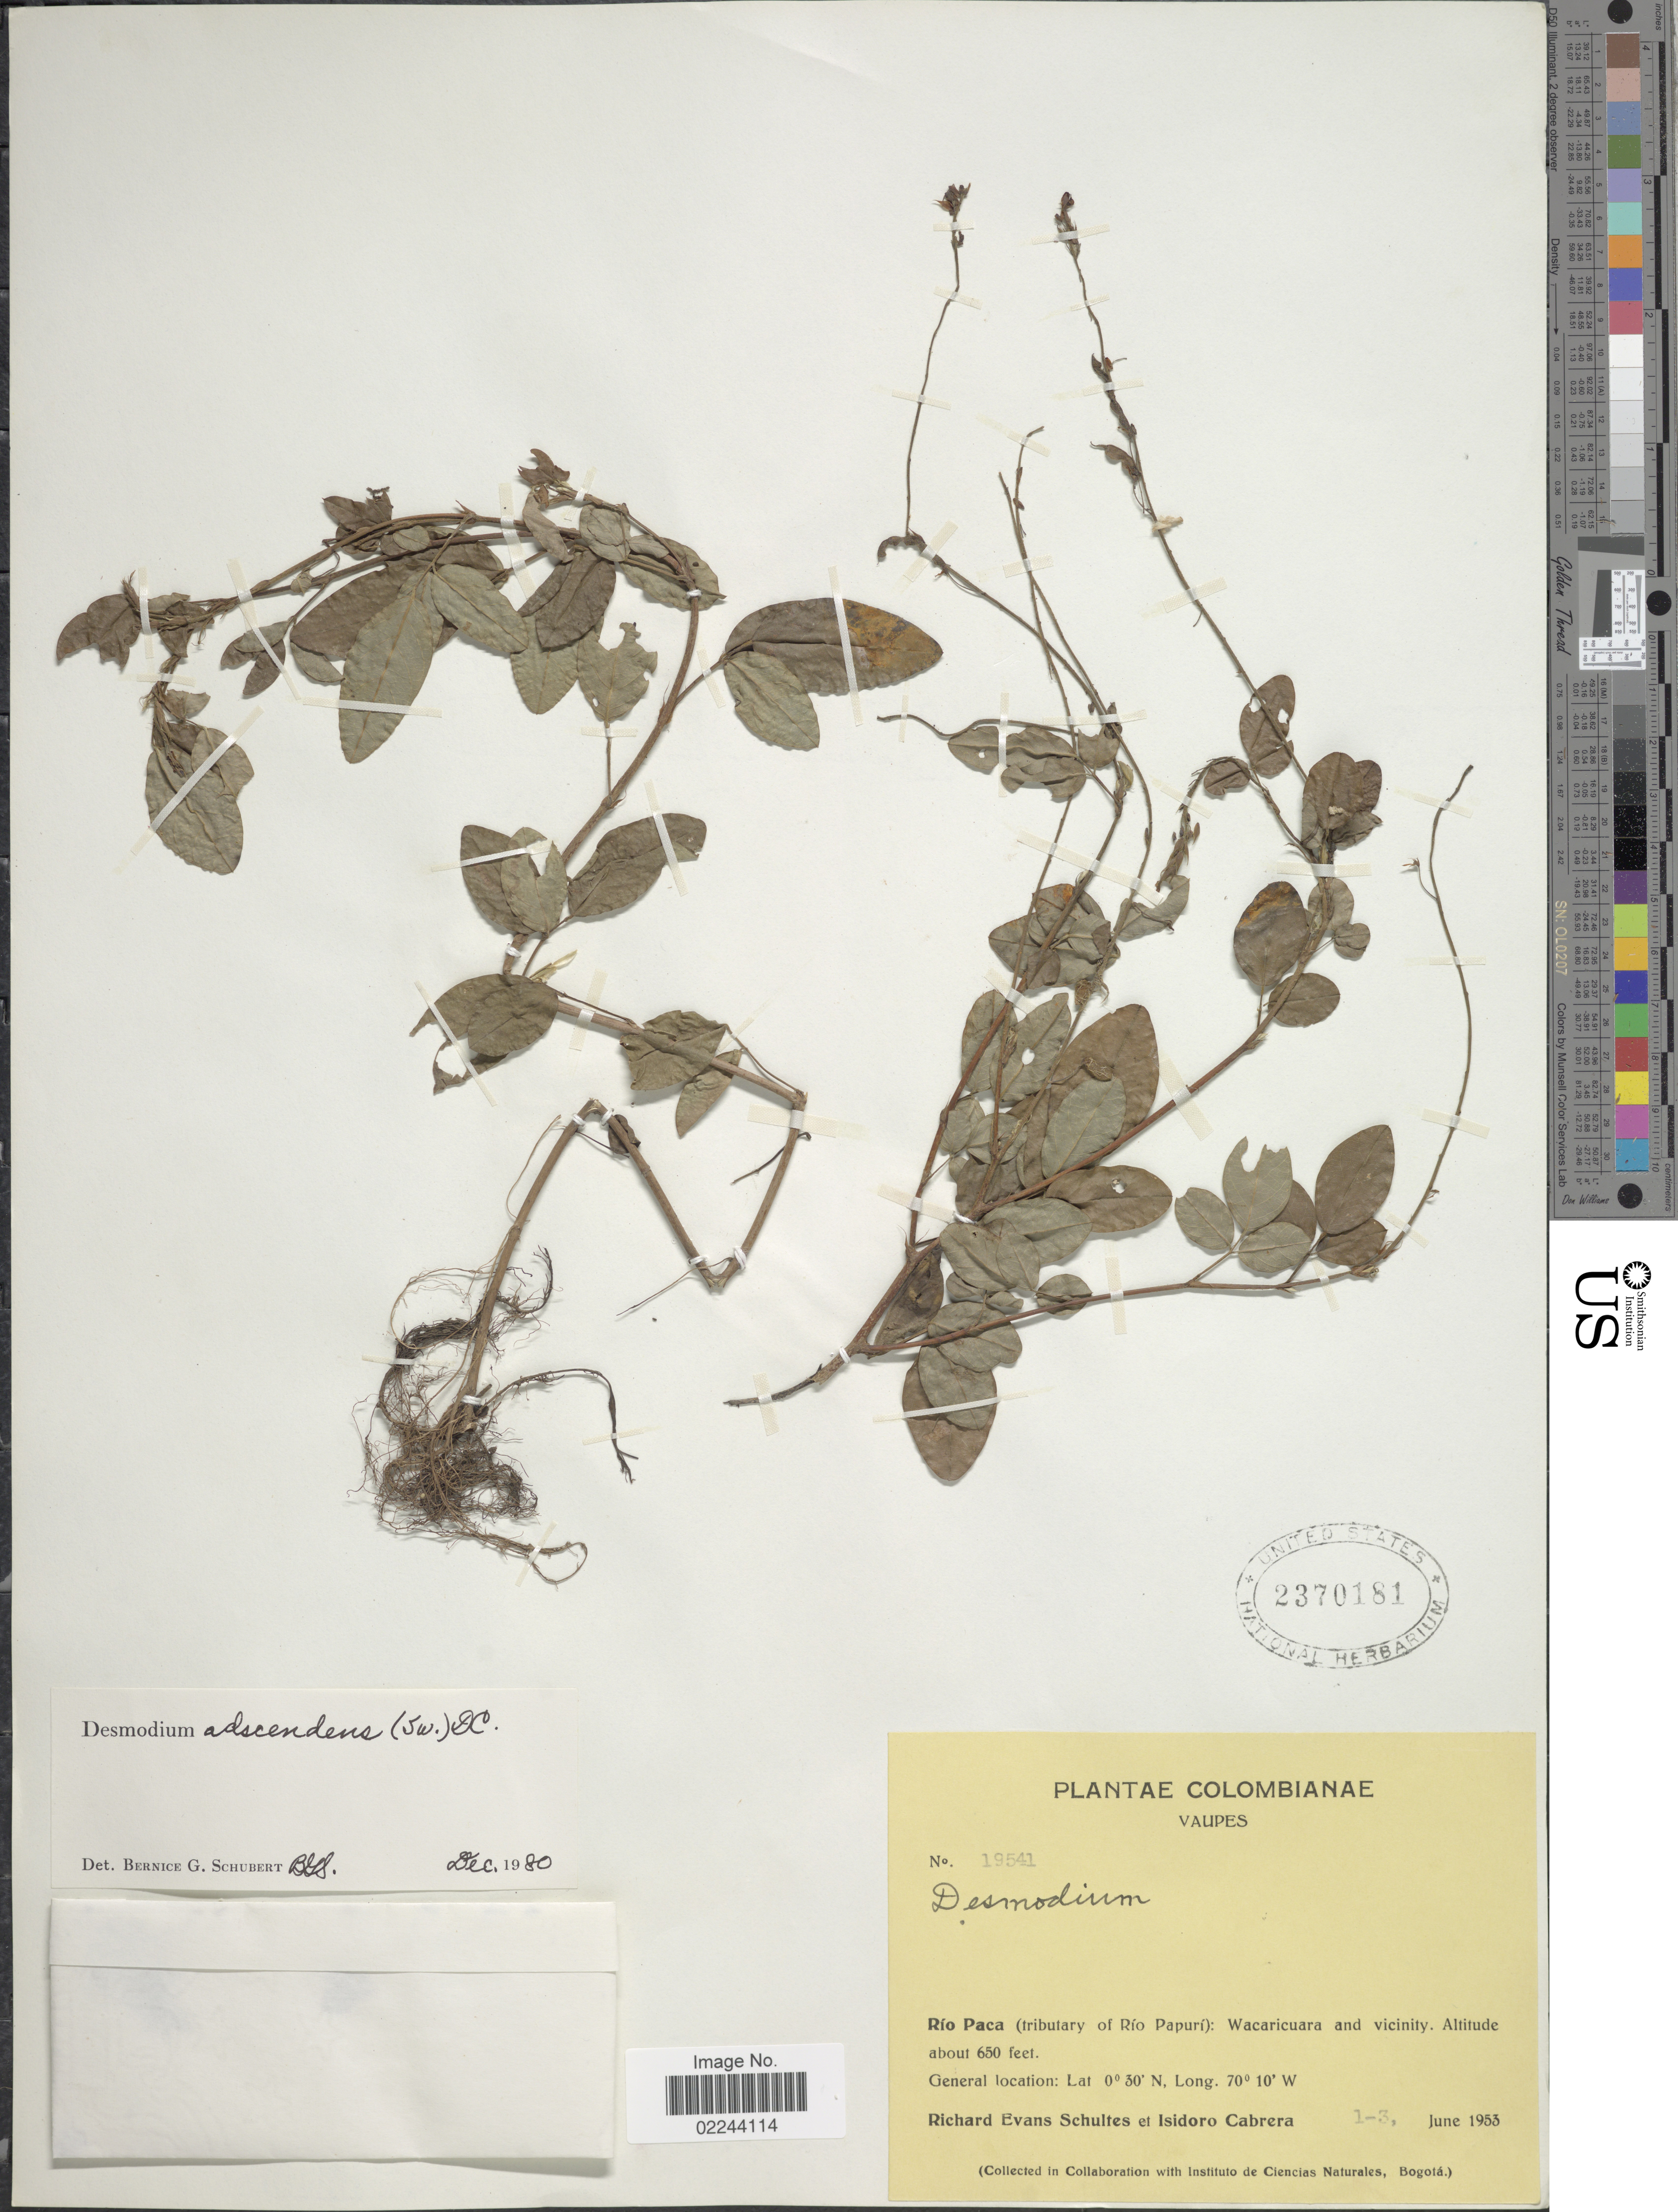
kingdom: Plantae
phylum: Tracheophyta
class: Magnoliopsida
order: Fabales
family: Fabaceae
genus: Grona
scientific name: Grona adscendens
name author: (Sw.) H. Ohashi & K. Ohashi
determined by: Strong, Mark T., (BOT), Smithsonian Institution - National Museum of Natural History (UNITED STATES)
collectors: R. E. Schultes & I. Cabrera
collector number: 19541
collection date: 1953-06-01/1953-06-03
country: Colombia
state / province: Vaupés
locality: Río Paca (tributary of Rio Papurí): Wacaricuara and vicinity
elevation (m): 198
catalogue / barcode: US 2370181